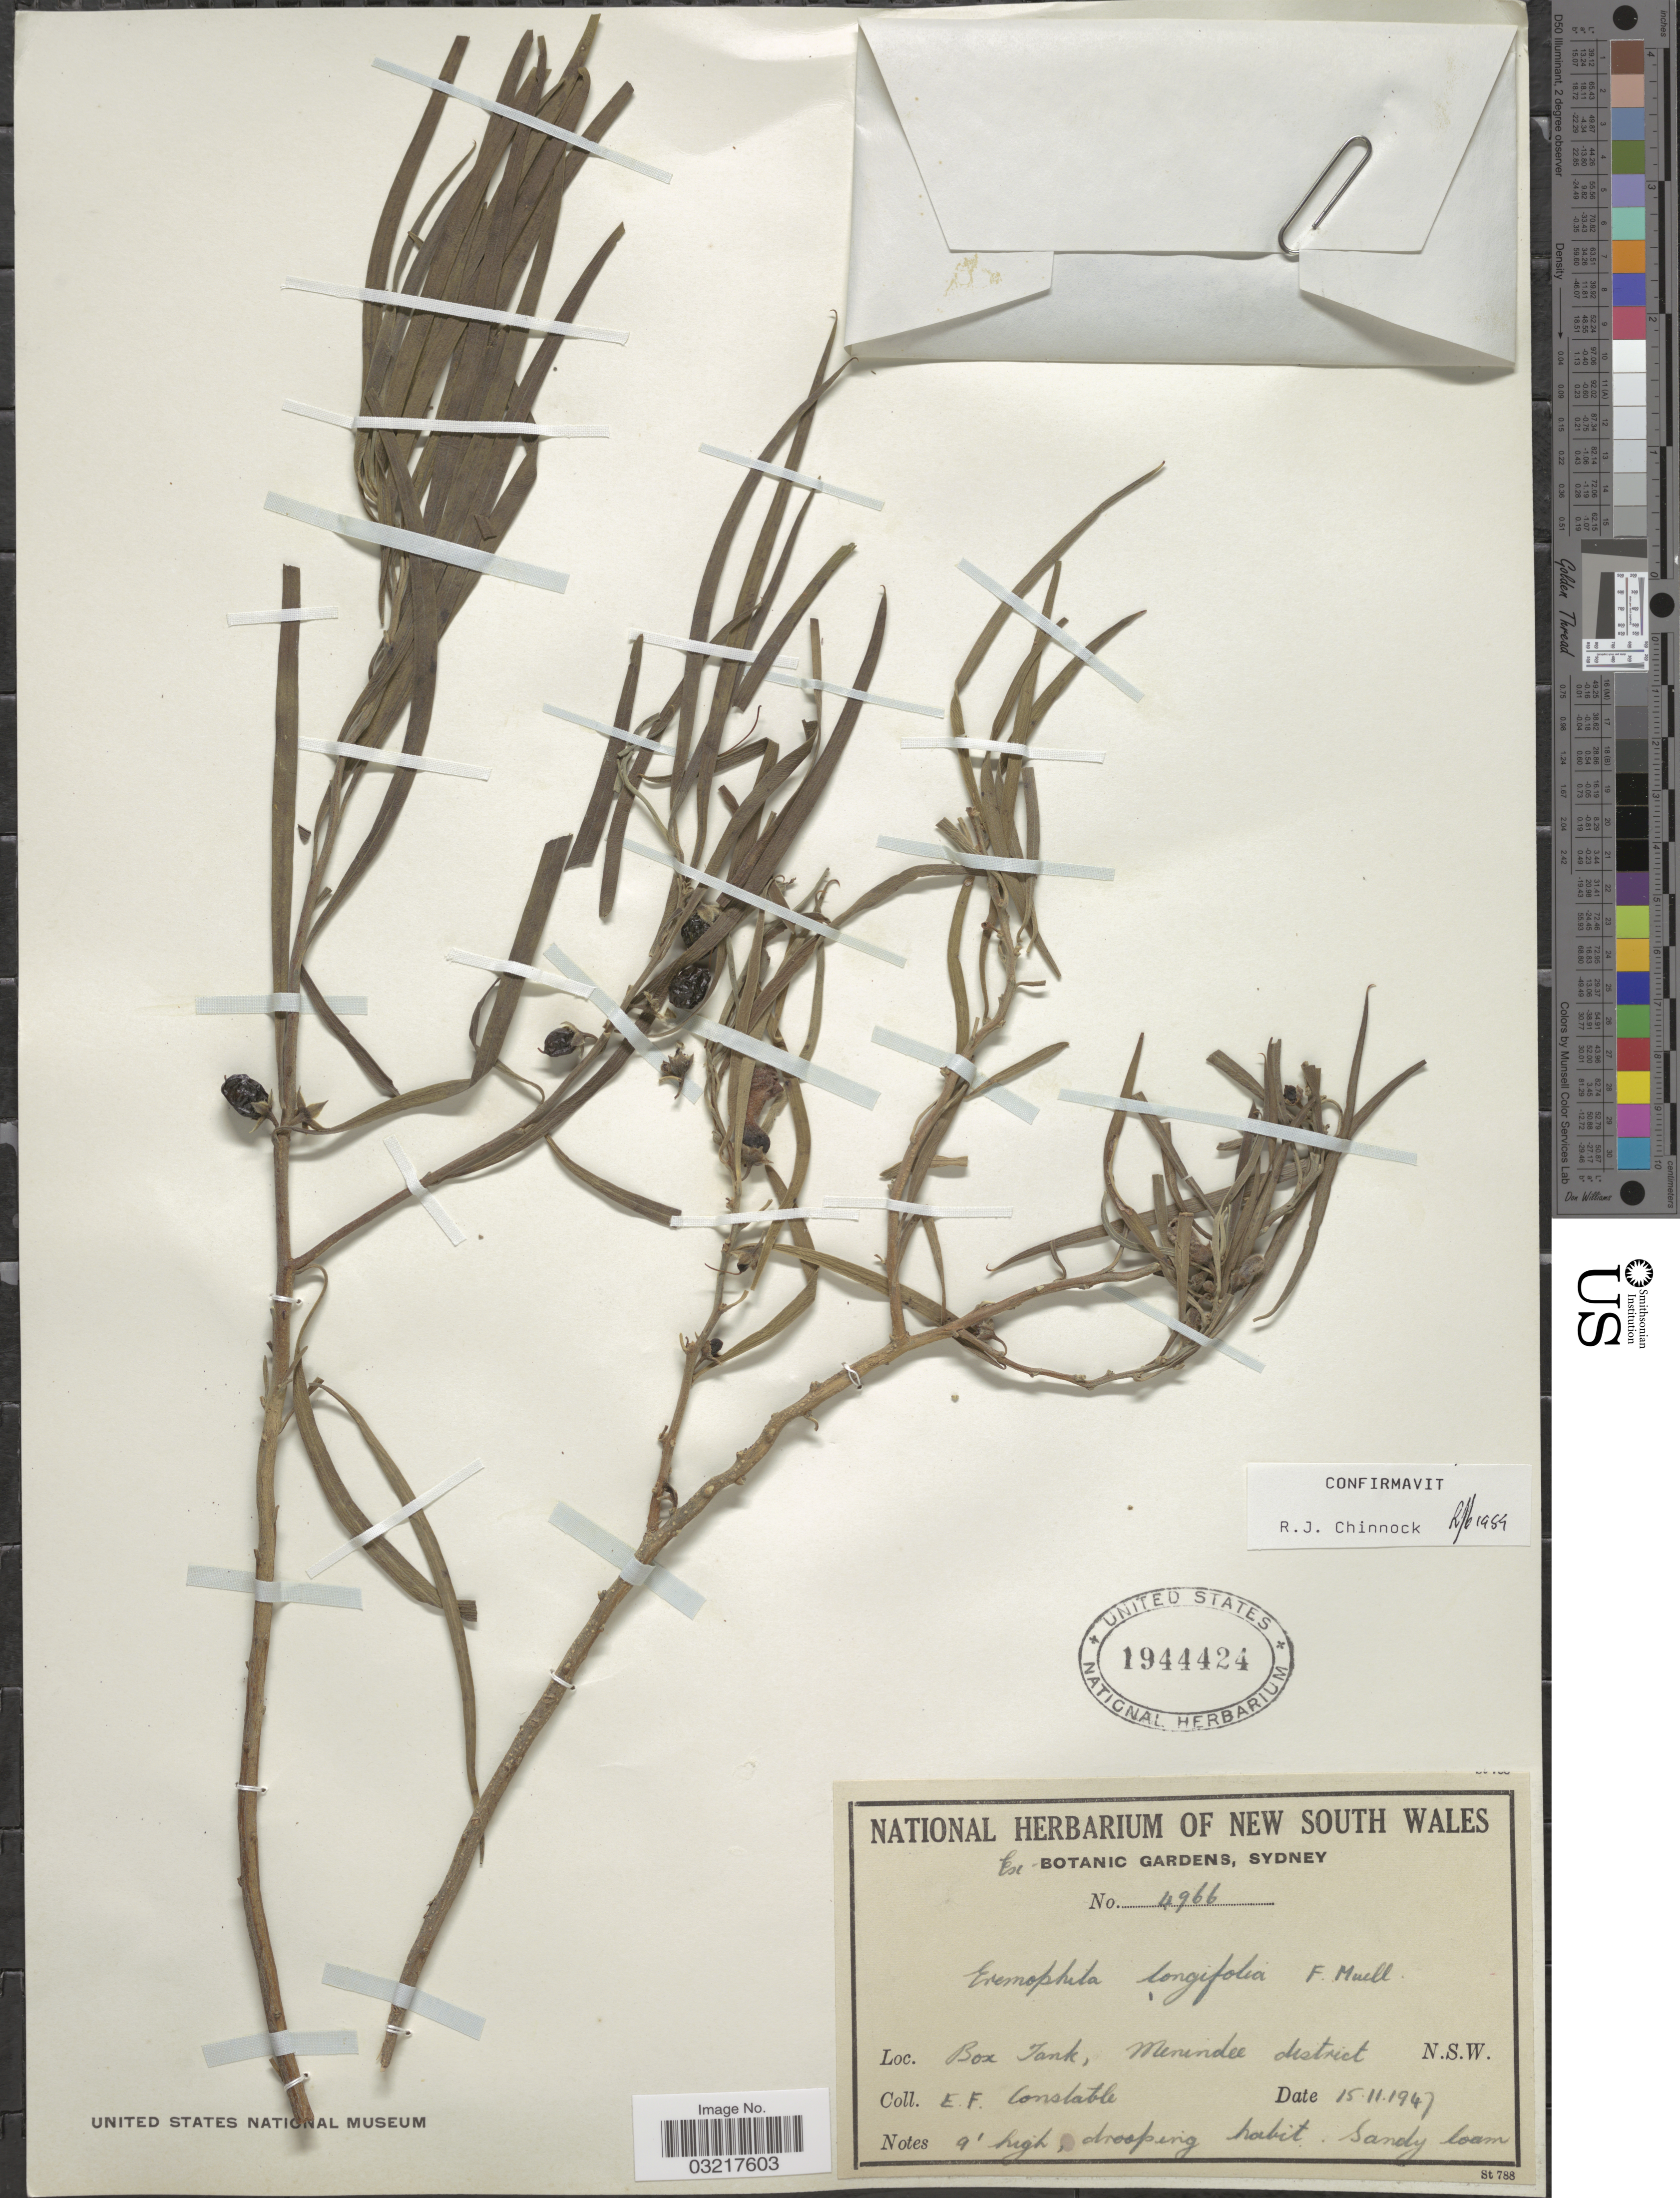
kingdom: Plantae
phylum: Tracheophyta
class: Magnoliopsida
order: Lamiales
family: Scrophulariaceae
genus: Eremophila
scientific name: Eremophila longifolia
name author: (R. Br.) F. Muell.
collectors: E. F. Constable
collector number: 4966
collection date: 1947-11-15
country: Australia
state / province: New South Wales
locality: Box Tank, Menindee district N.S.W.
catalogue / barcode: US 1944424